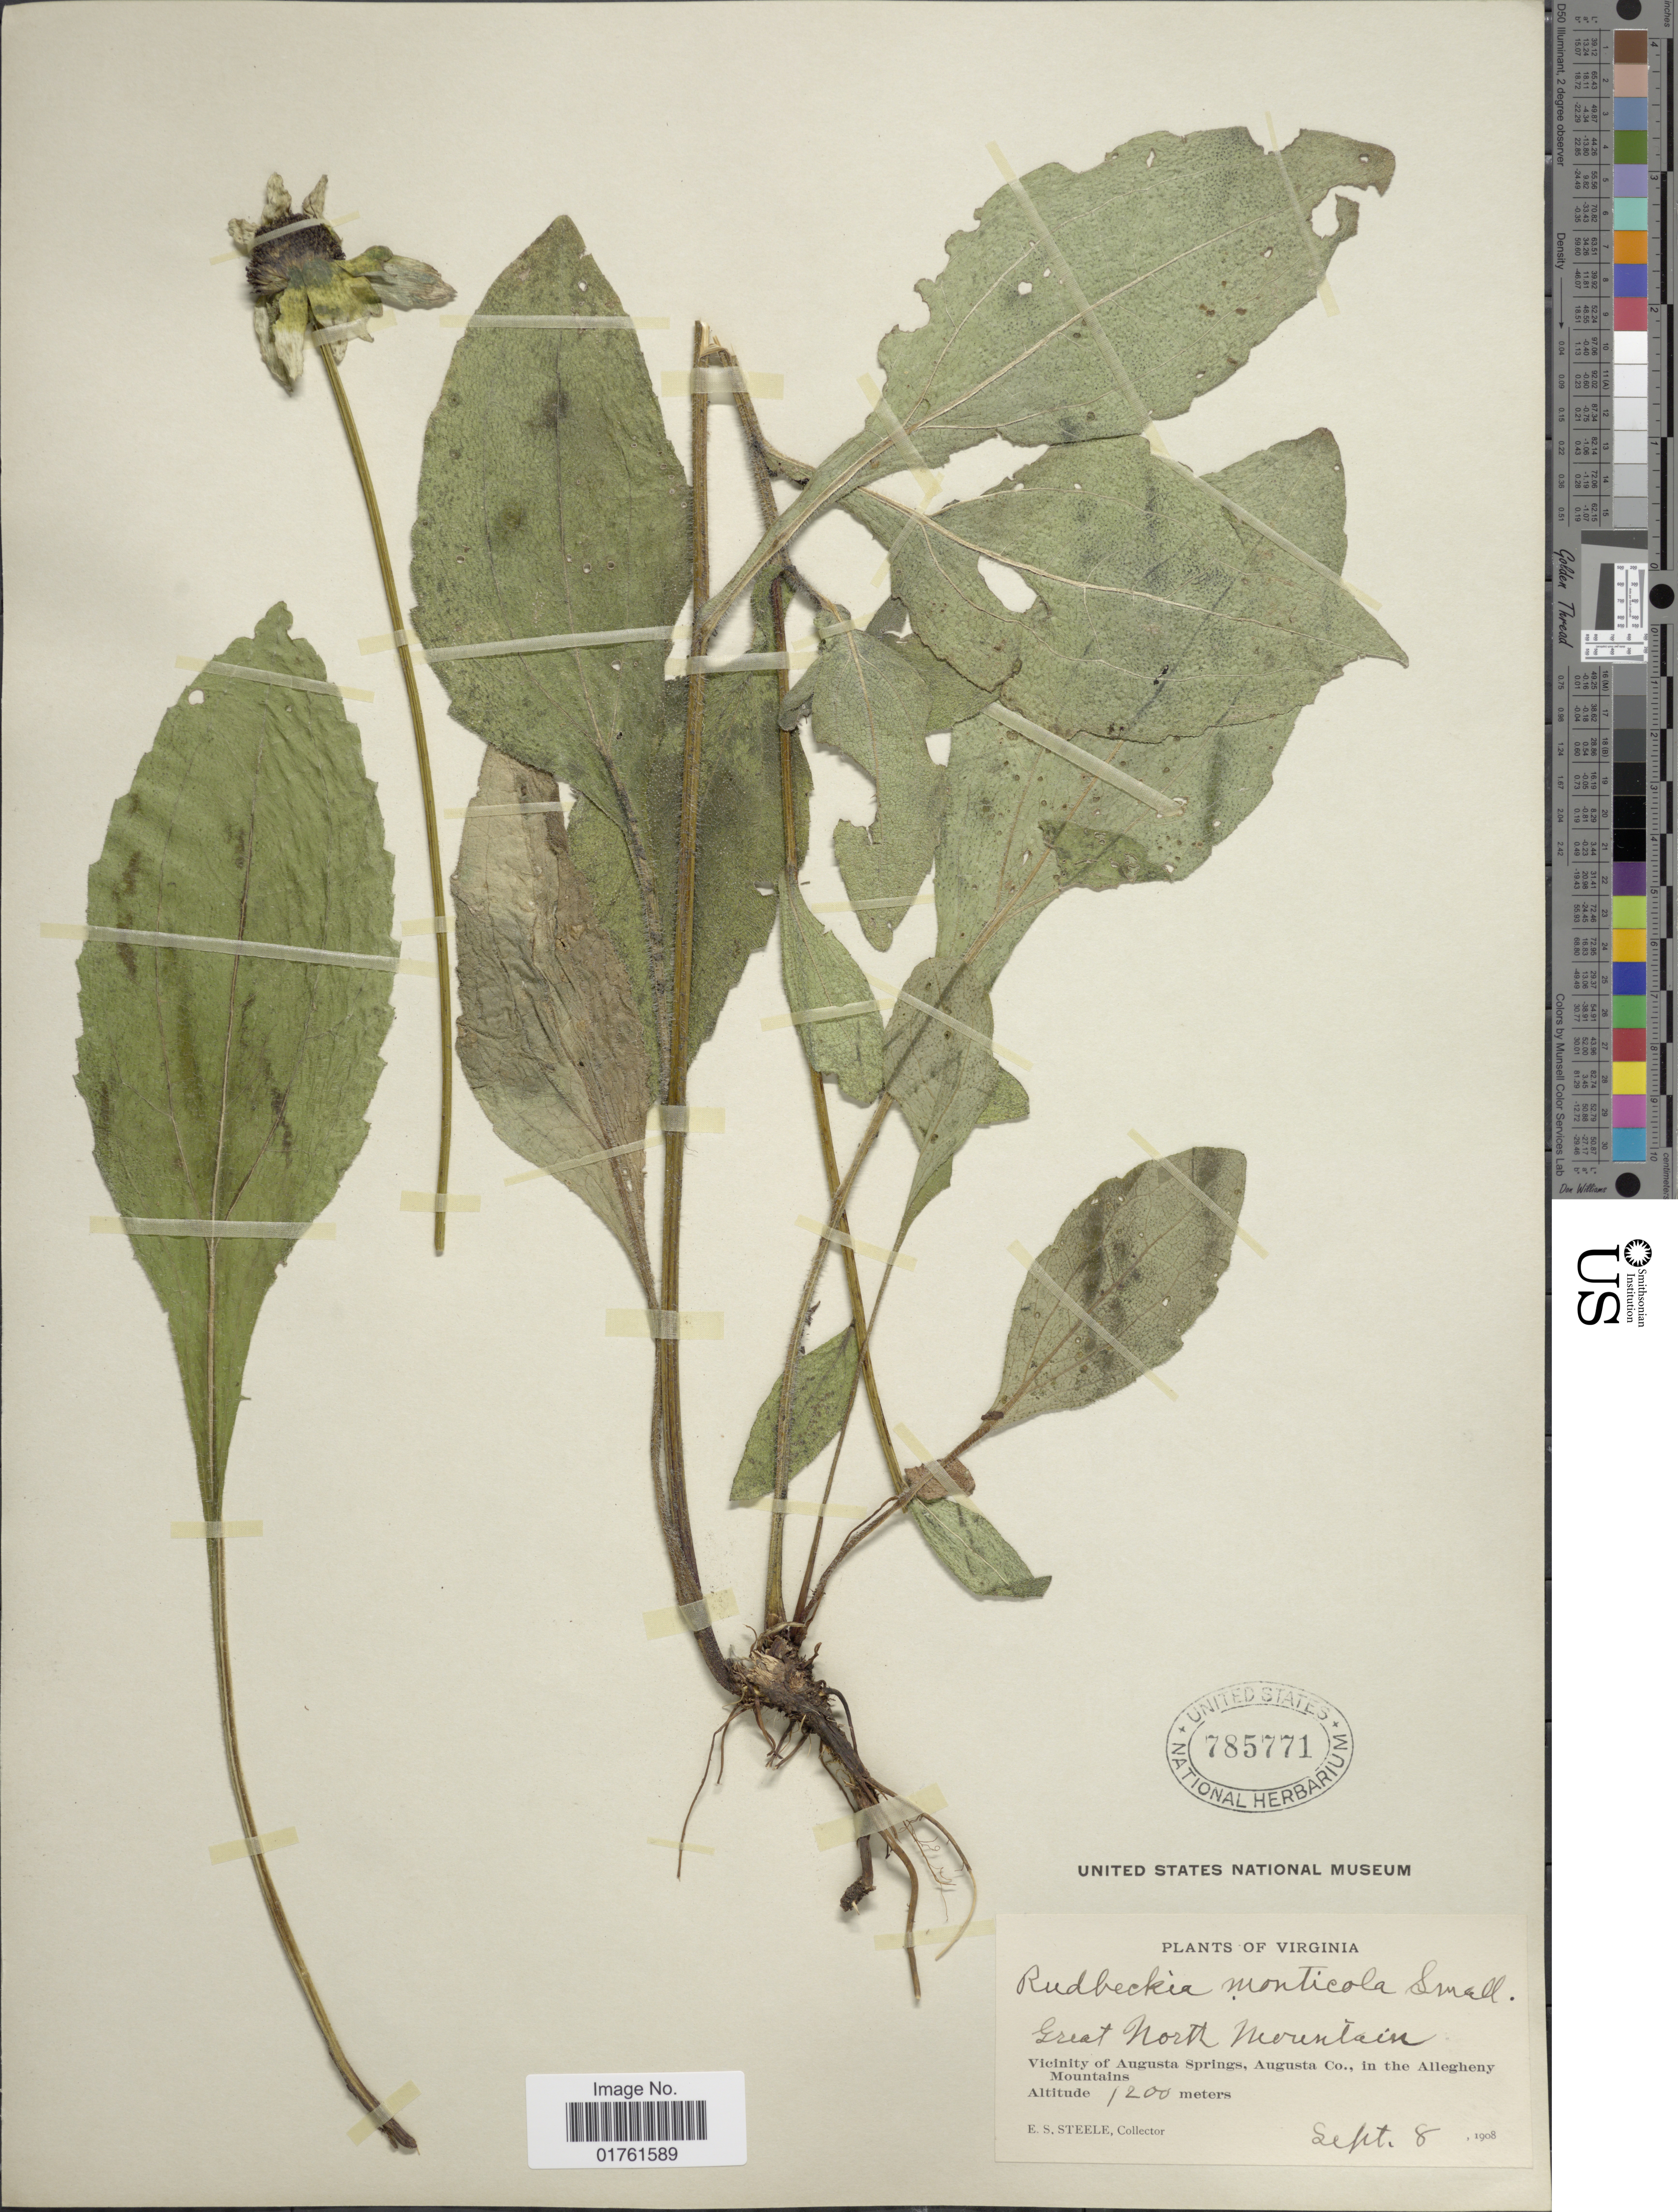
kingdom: Plantae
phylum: Tracheophyta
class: Magnoliopsida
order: Asterales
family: Asteraceae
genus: Rudbeckia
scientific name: Rudbeckia monticola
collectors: E. Steele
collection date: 1908-09-08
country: United States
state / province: Virginia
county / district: Augusta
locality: Great North Mountain, Vicinity of Augusta Springs Augusta Co., in the Allegheny Mountains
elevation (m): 1200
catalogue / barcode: US 785771